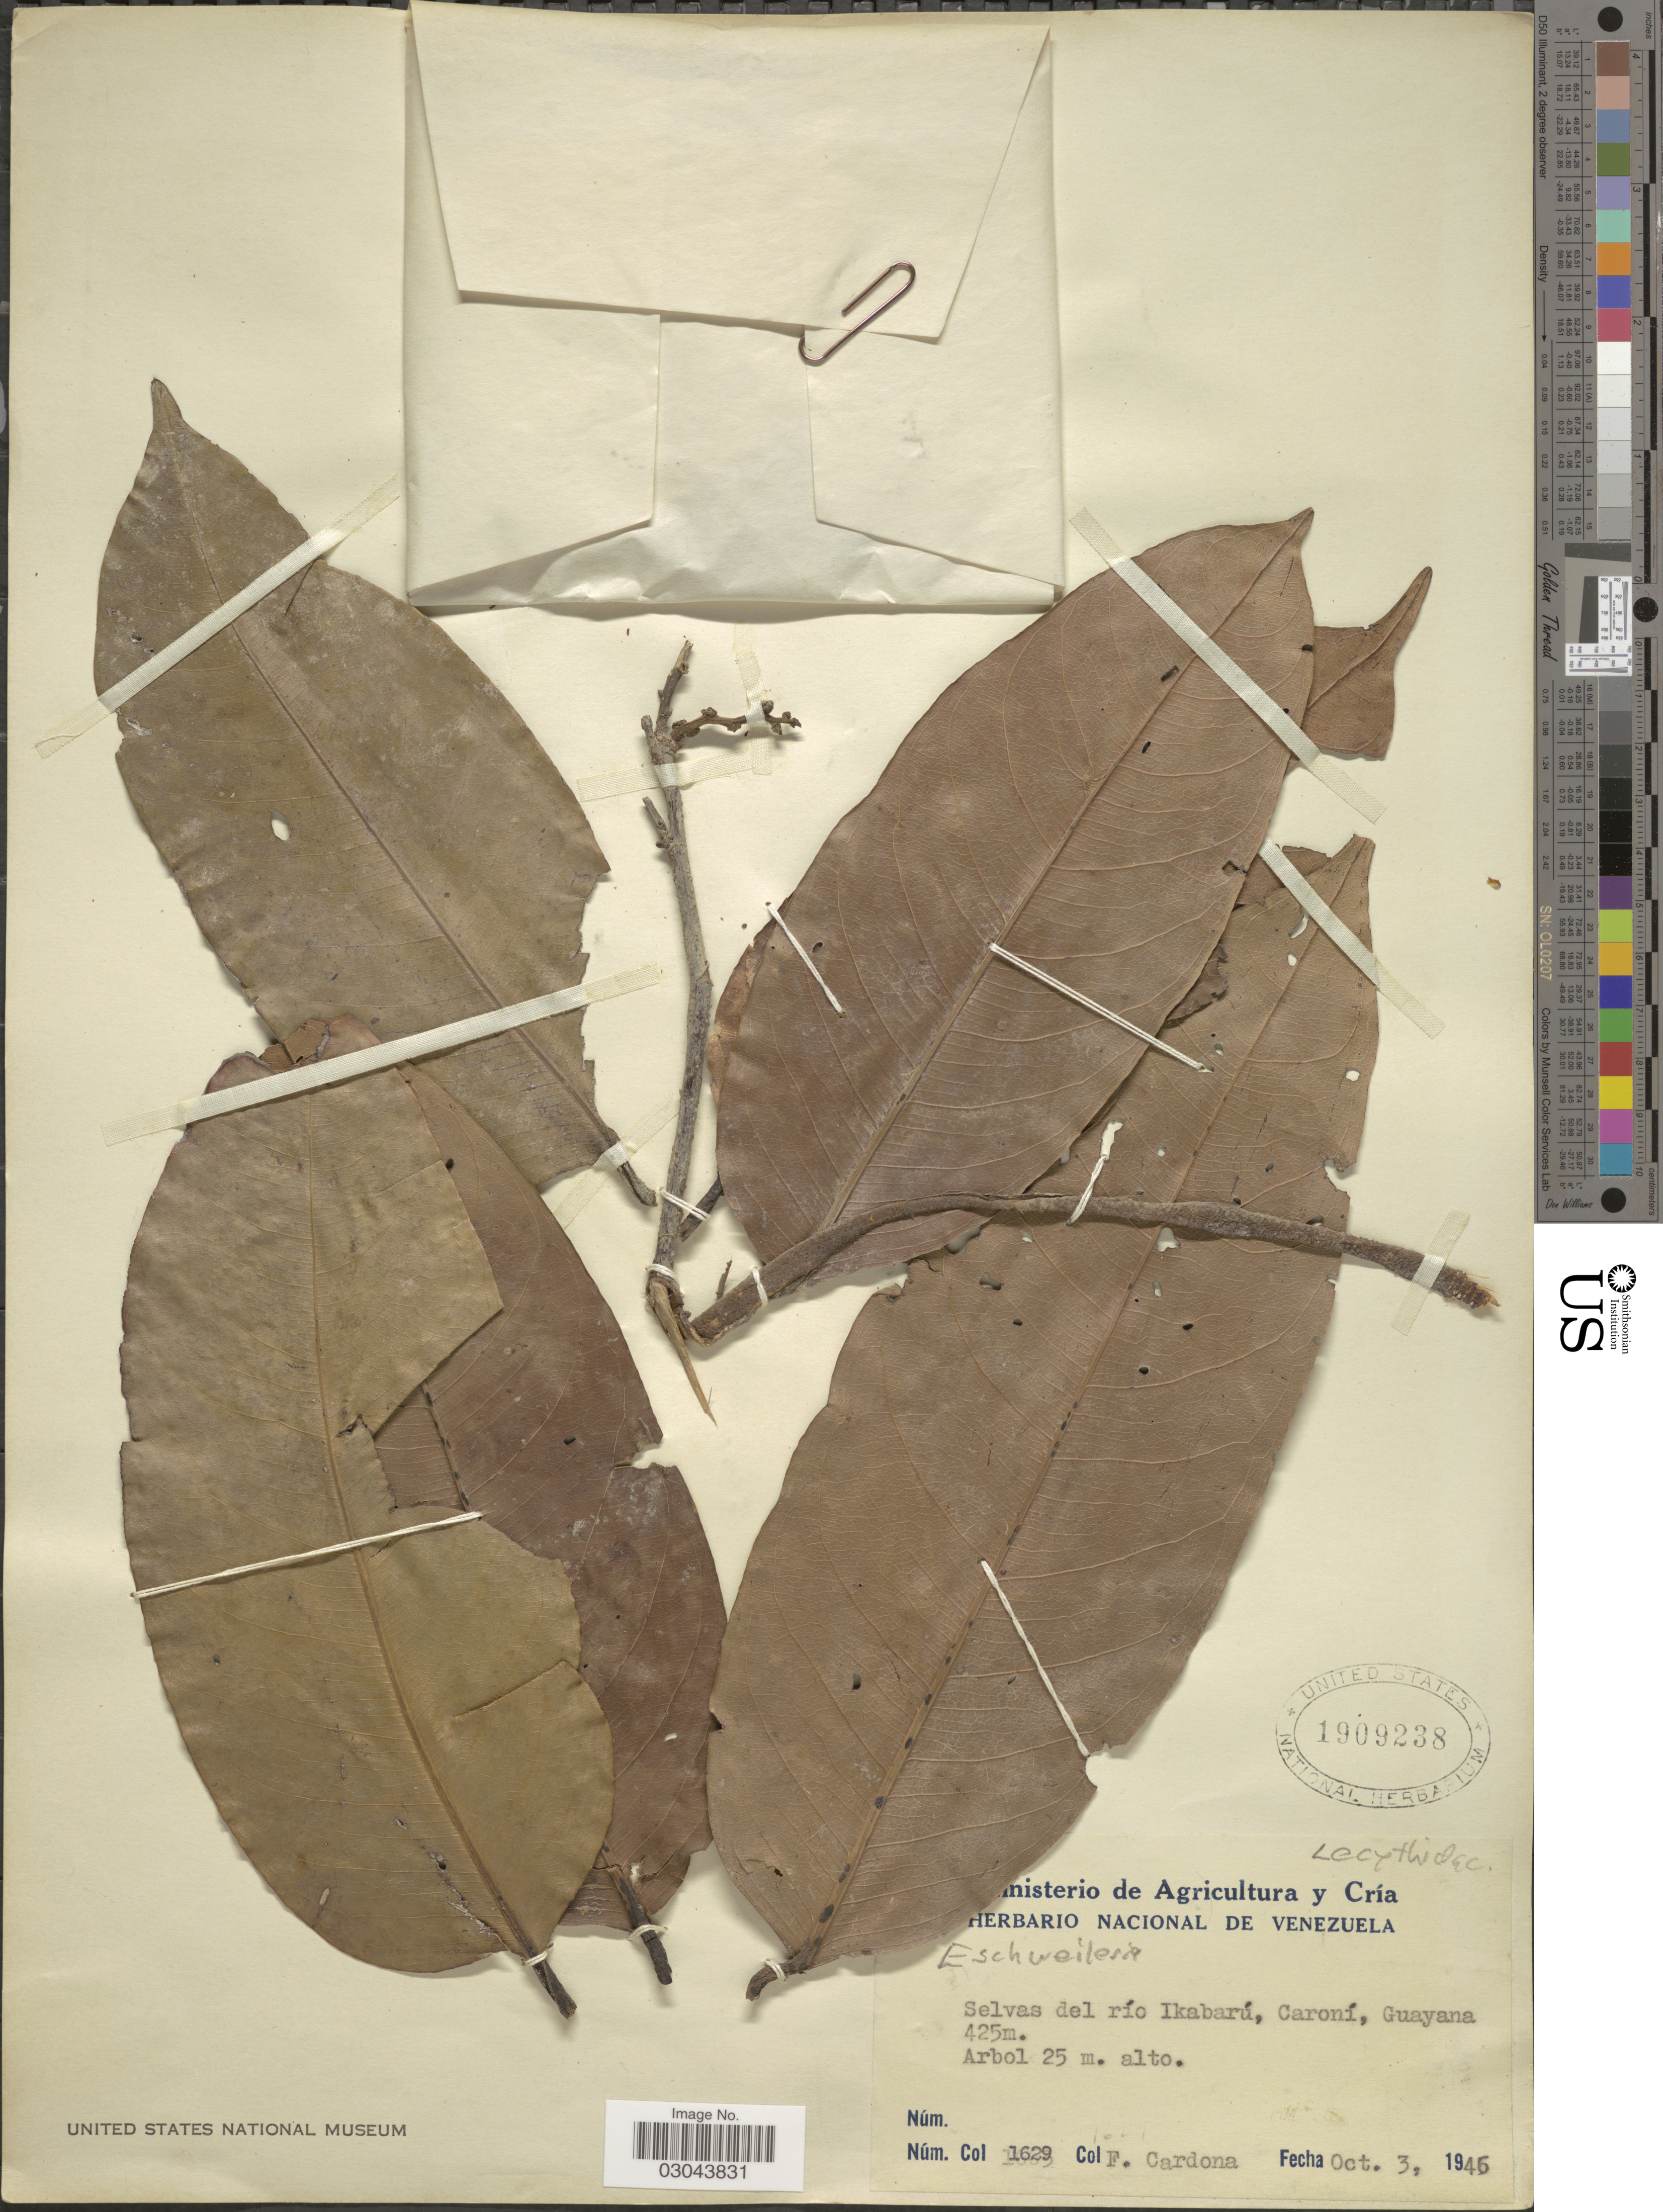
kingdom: Plantae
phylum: Tracheophyta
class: Magnoliopsida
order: Ericales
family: Lecythidaceae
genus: Eschweilera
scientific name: Eschweilera sp.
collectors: F. Cardona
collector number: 1629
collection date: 1946-10-03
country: Guyana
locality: Selvas del río Ikabarú, Caroní, Guayana.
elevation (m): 425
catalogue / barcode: US 1909238